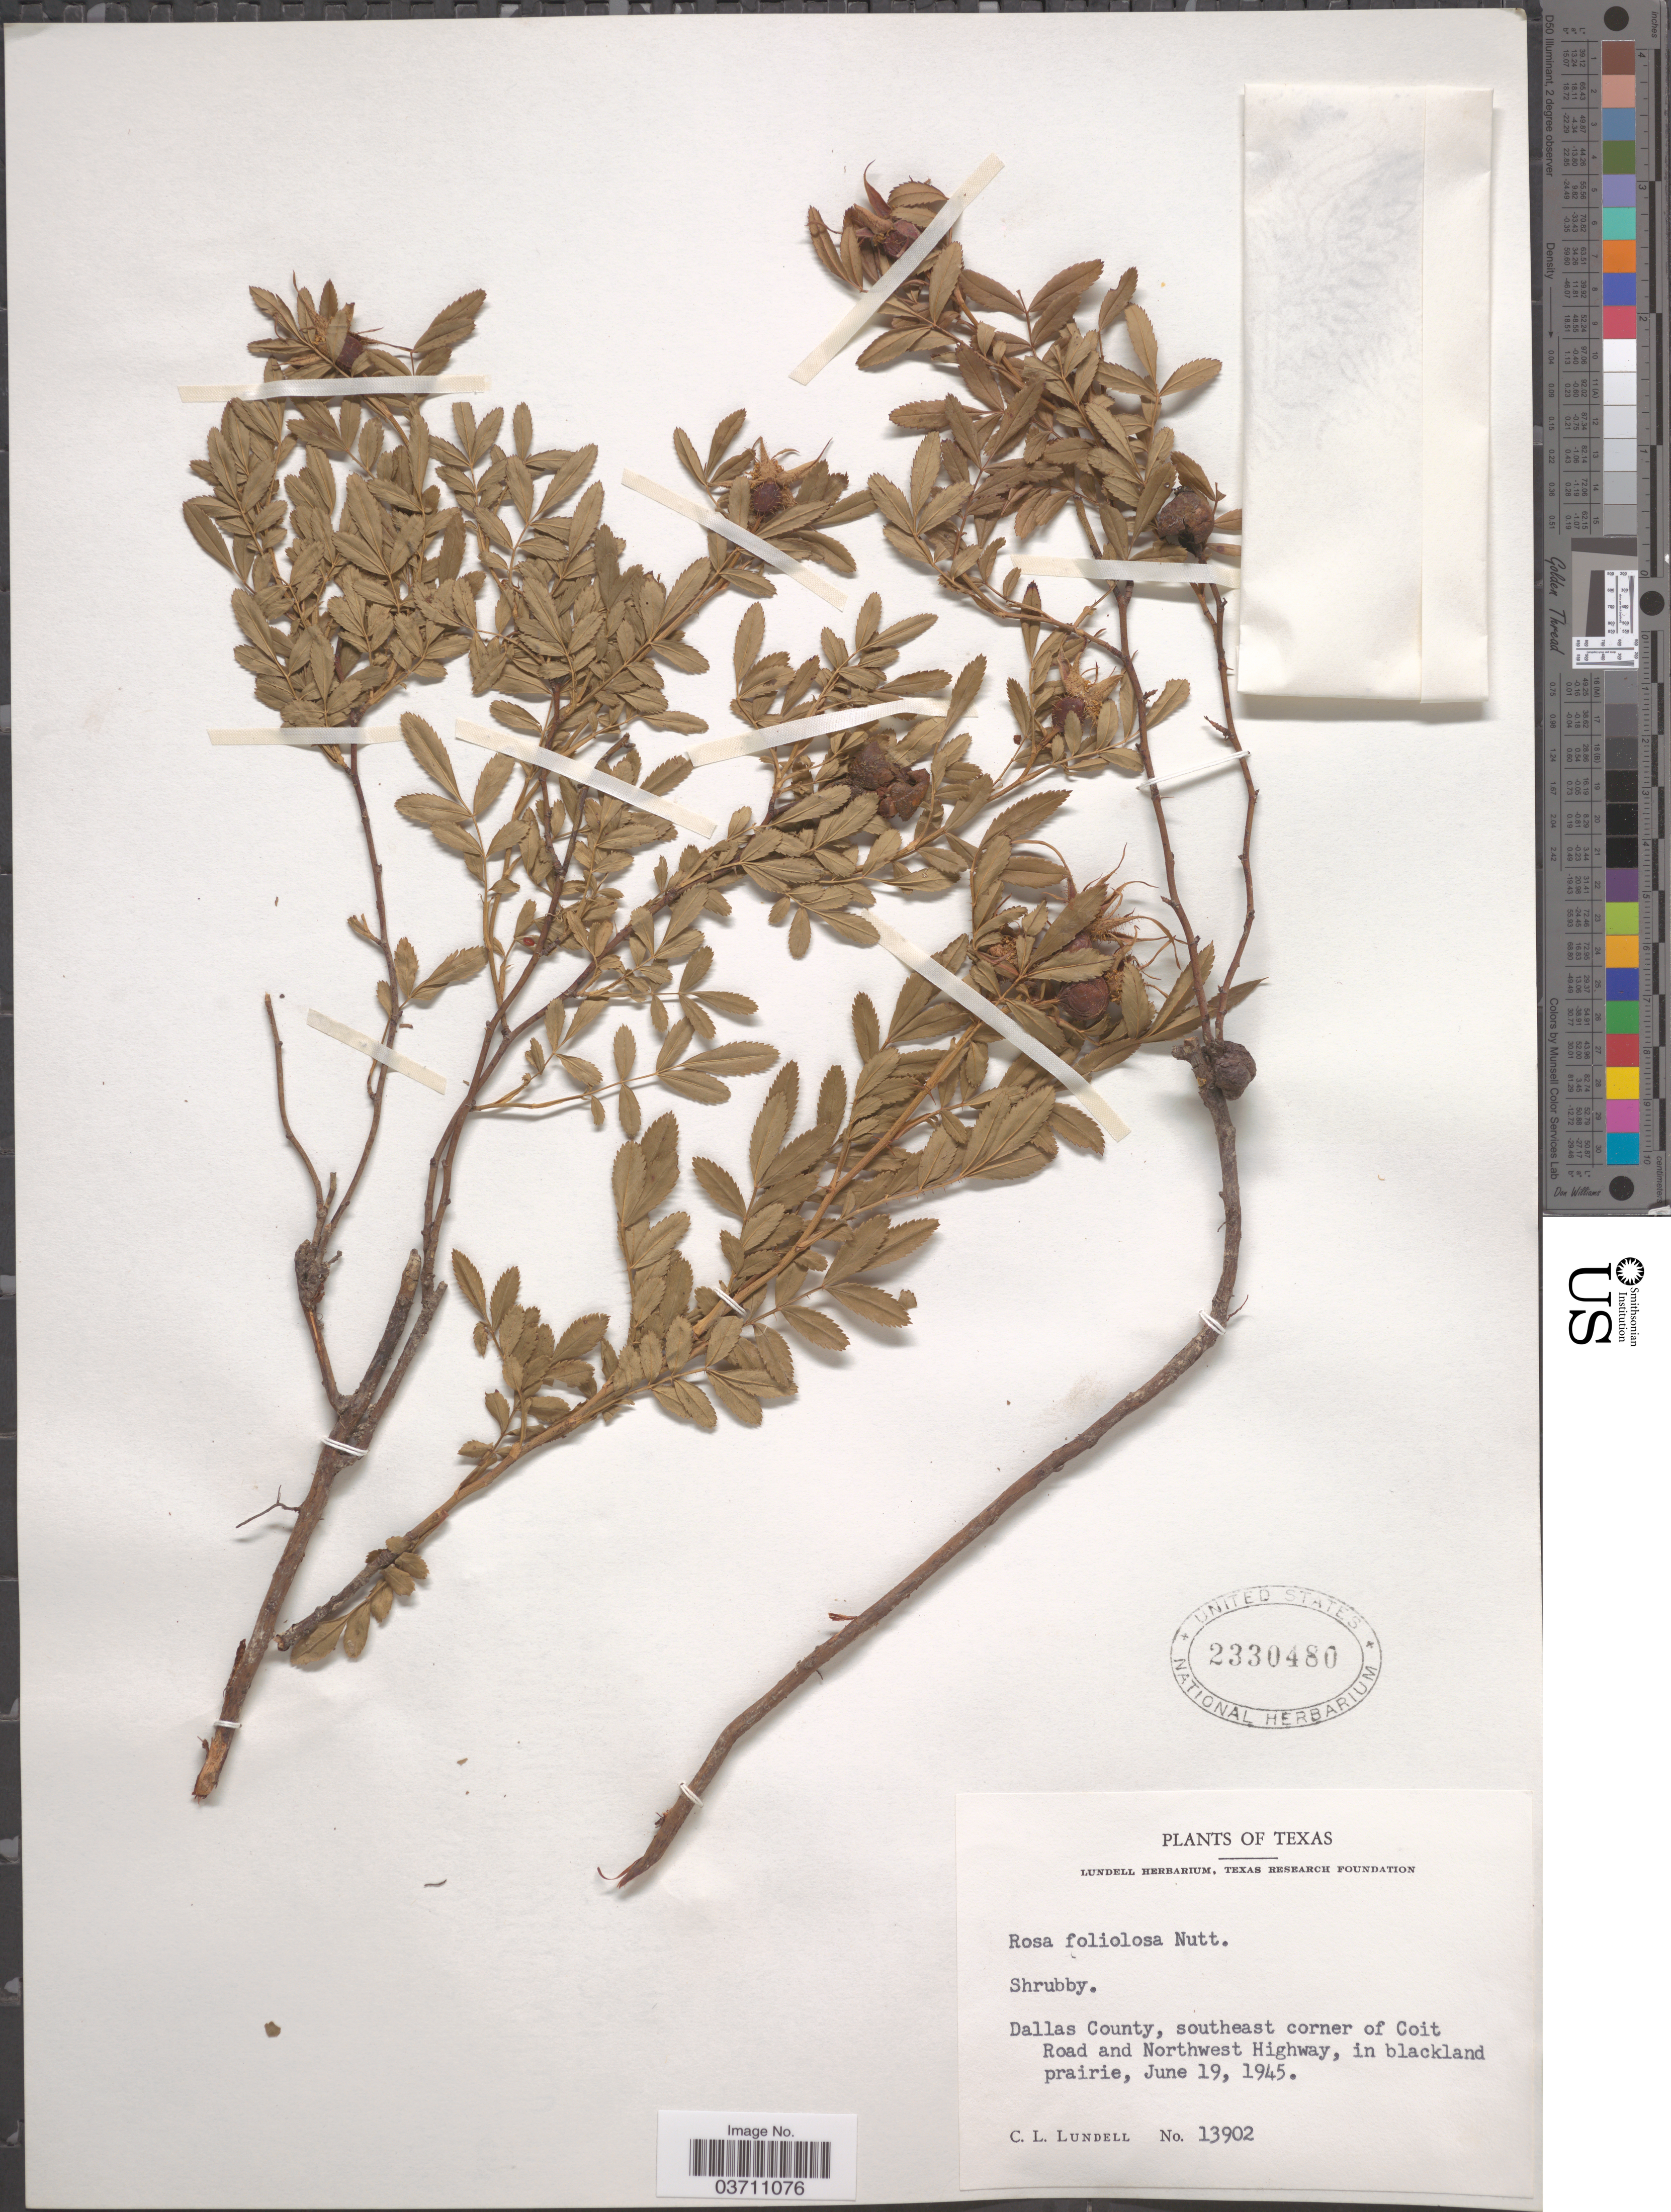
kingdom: Plantae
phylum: Tracheophyta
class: Magnoliopsida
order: Rosales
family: Rosaceae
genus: Rosa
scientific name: Rosa foliolosa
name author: Nutt.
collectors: C. L. Lundell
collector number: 13902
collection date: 1945-06-19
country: United States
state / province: Texas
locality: Dallas County, southeast corner of Coit Road and Northwest Highway, in blackland prairie.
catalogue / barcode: US 2330480